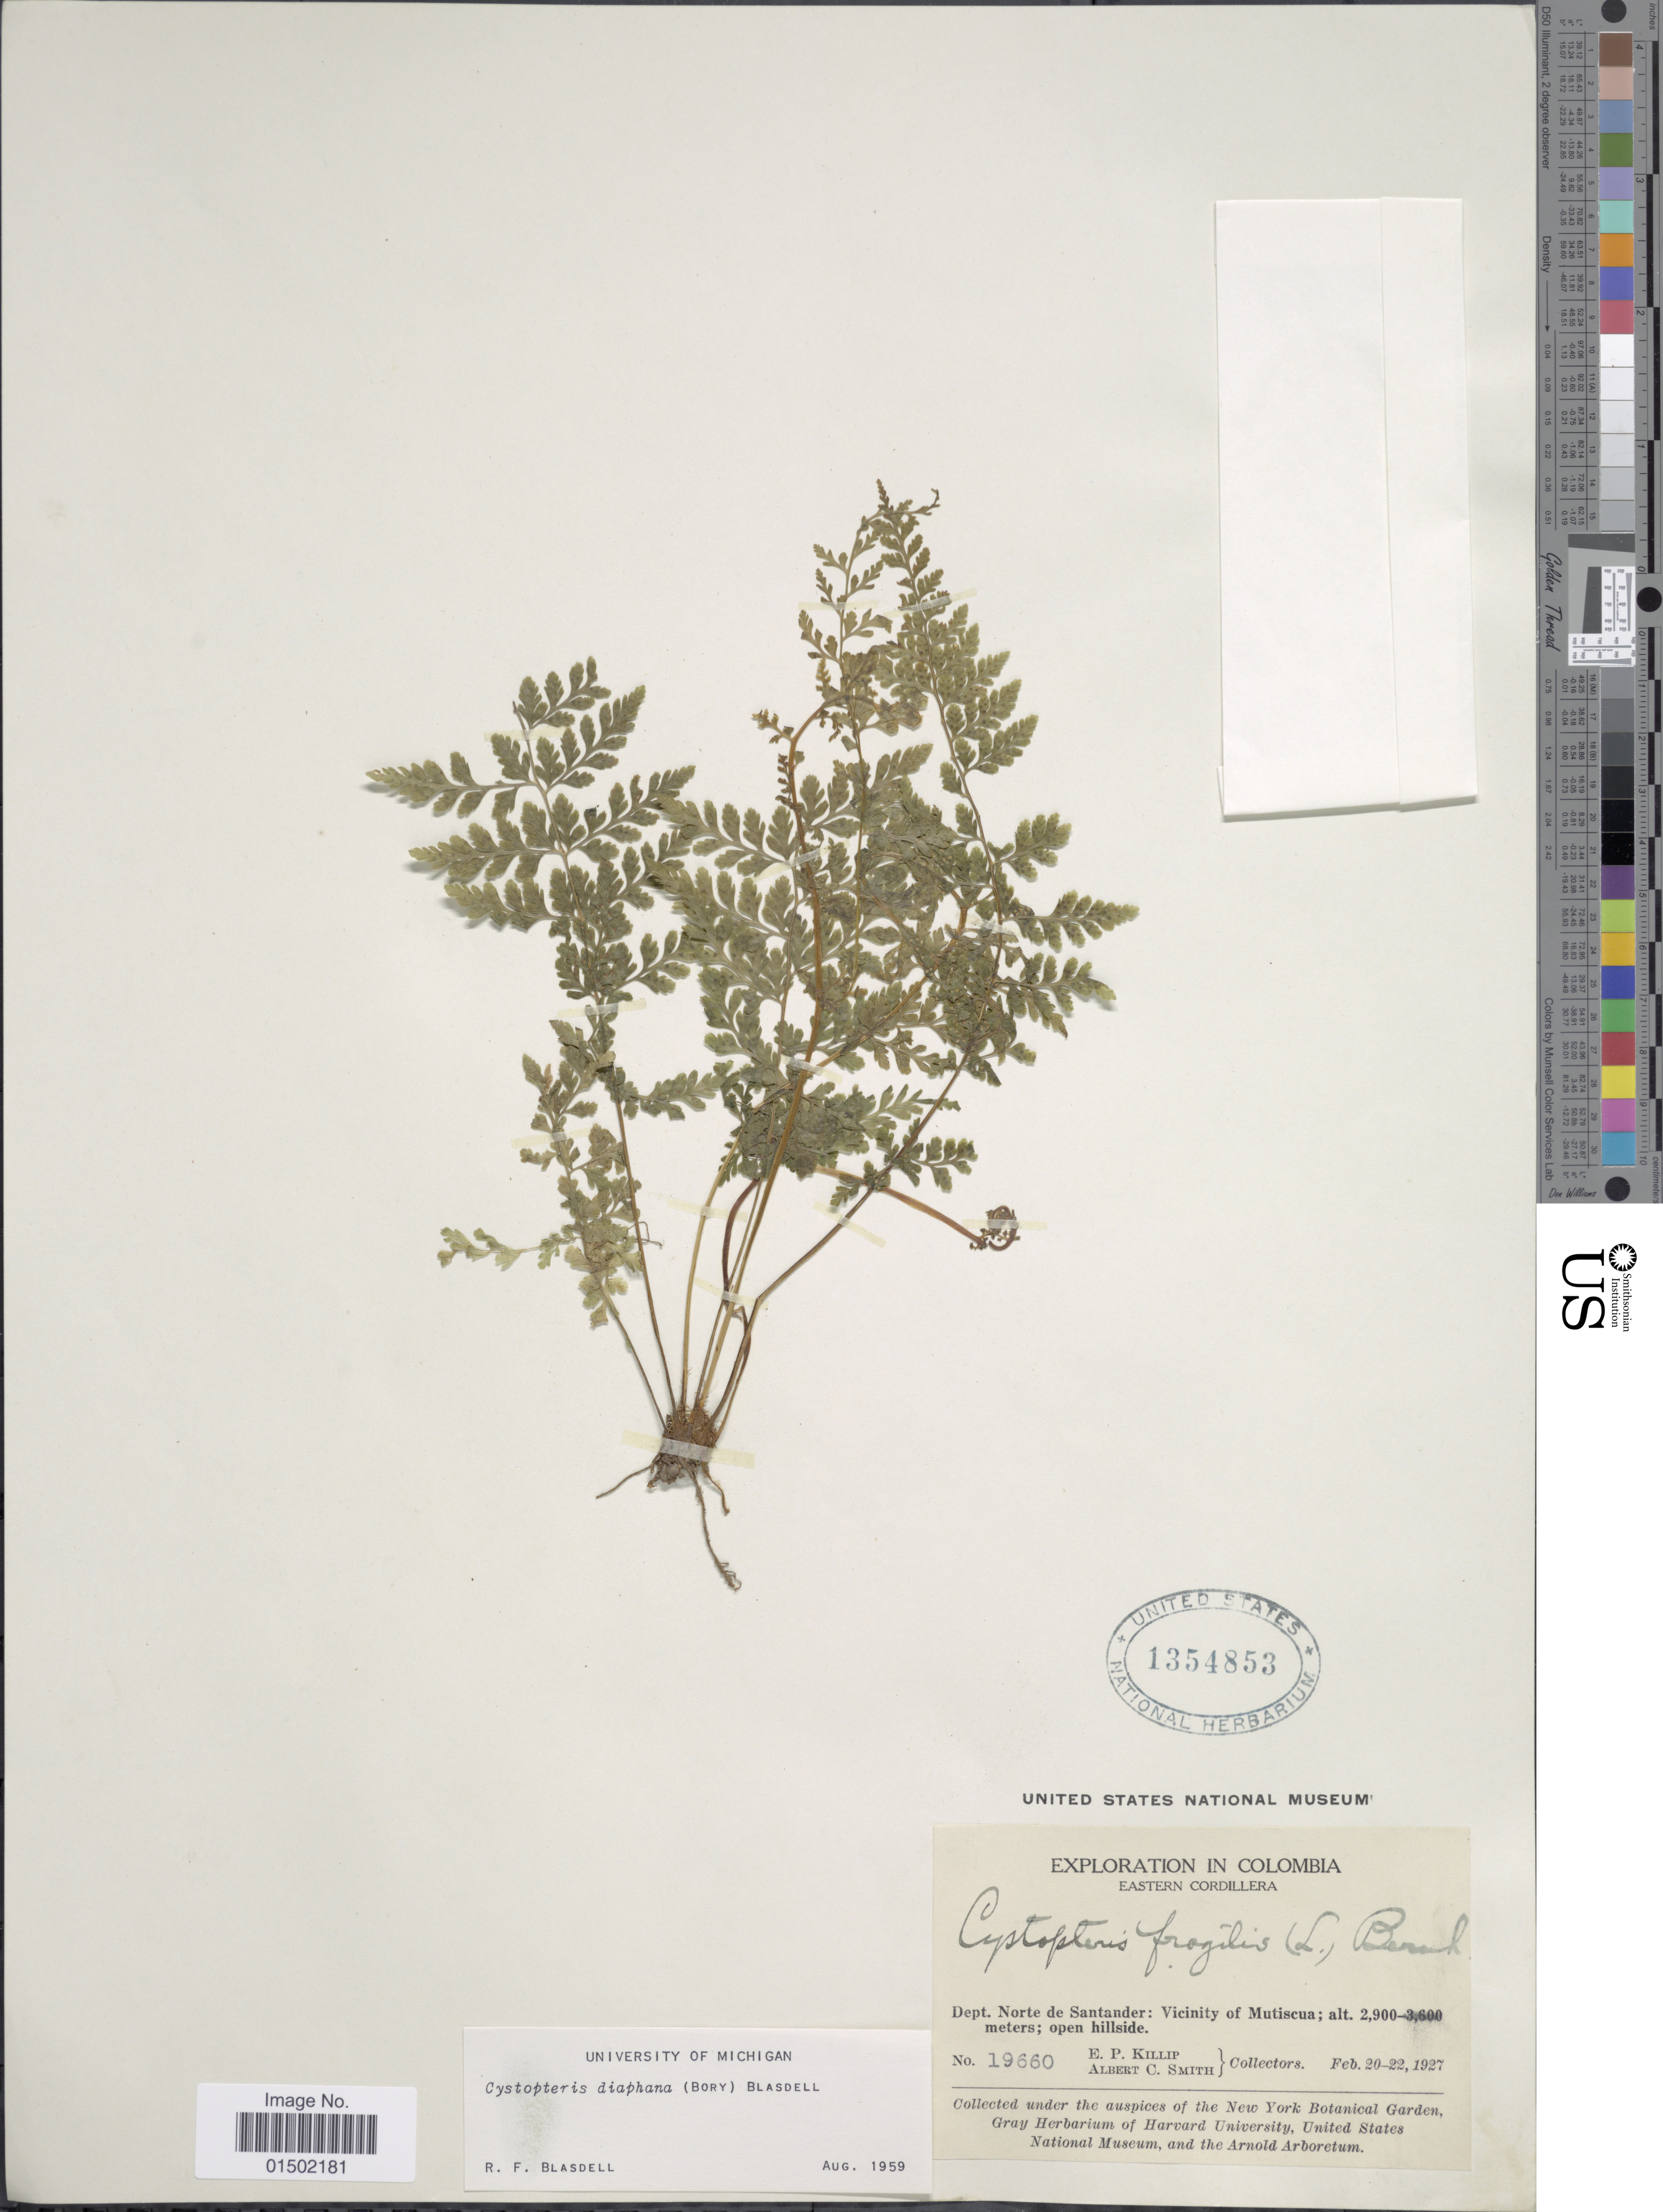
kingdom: Plantae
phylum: Tracheophyta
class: Polypodiopsida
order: Polypodiales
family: Cystopteridaceae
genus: Cystopteris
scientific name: Cystopteris diaphana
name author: (Bory) Blasdell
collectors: E. P. Killip & A. C. Smith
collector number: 19660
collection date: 1927-02-20/1927-02-22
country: Colombia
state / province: Norte de Santander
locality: Eastern Cordillera. vicinity of Mutiscua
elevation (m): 2900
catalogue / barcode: US 1354853